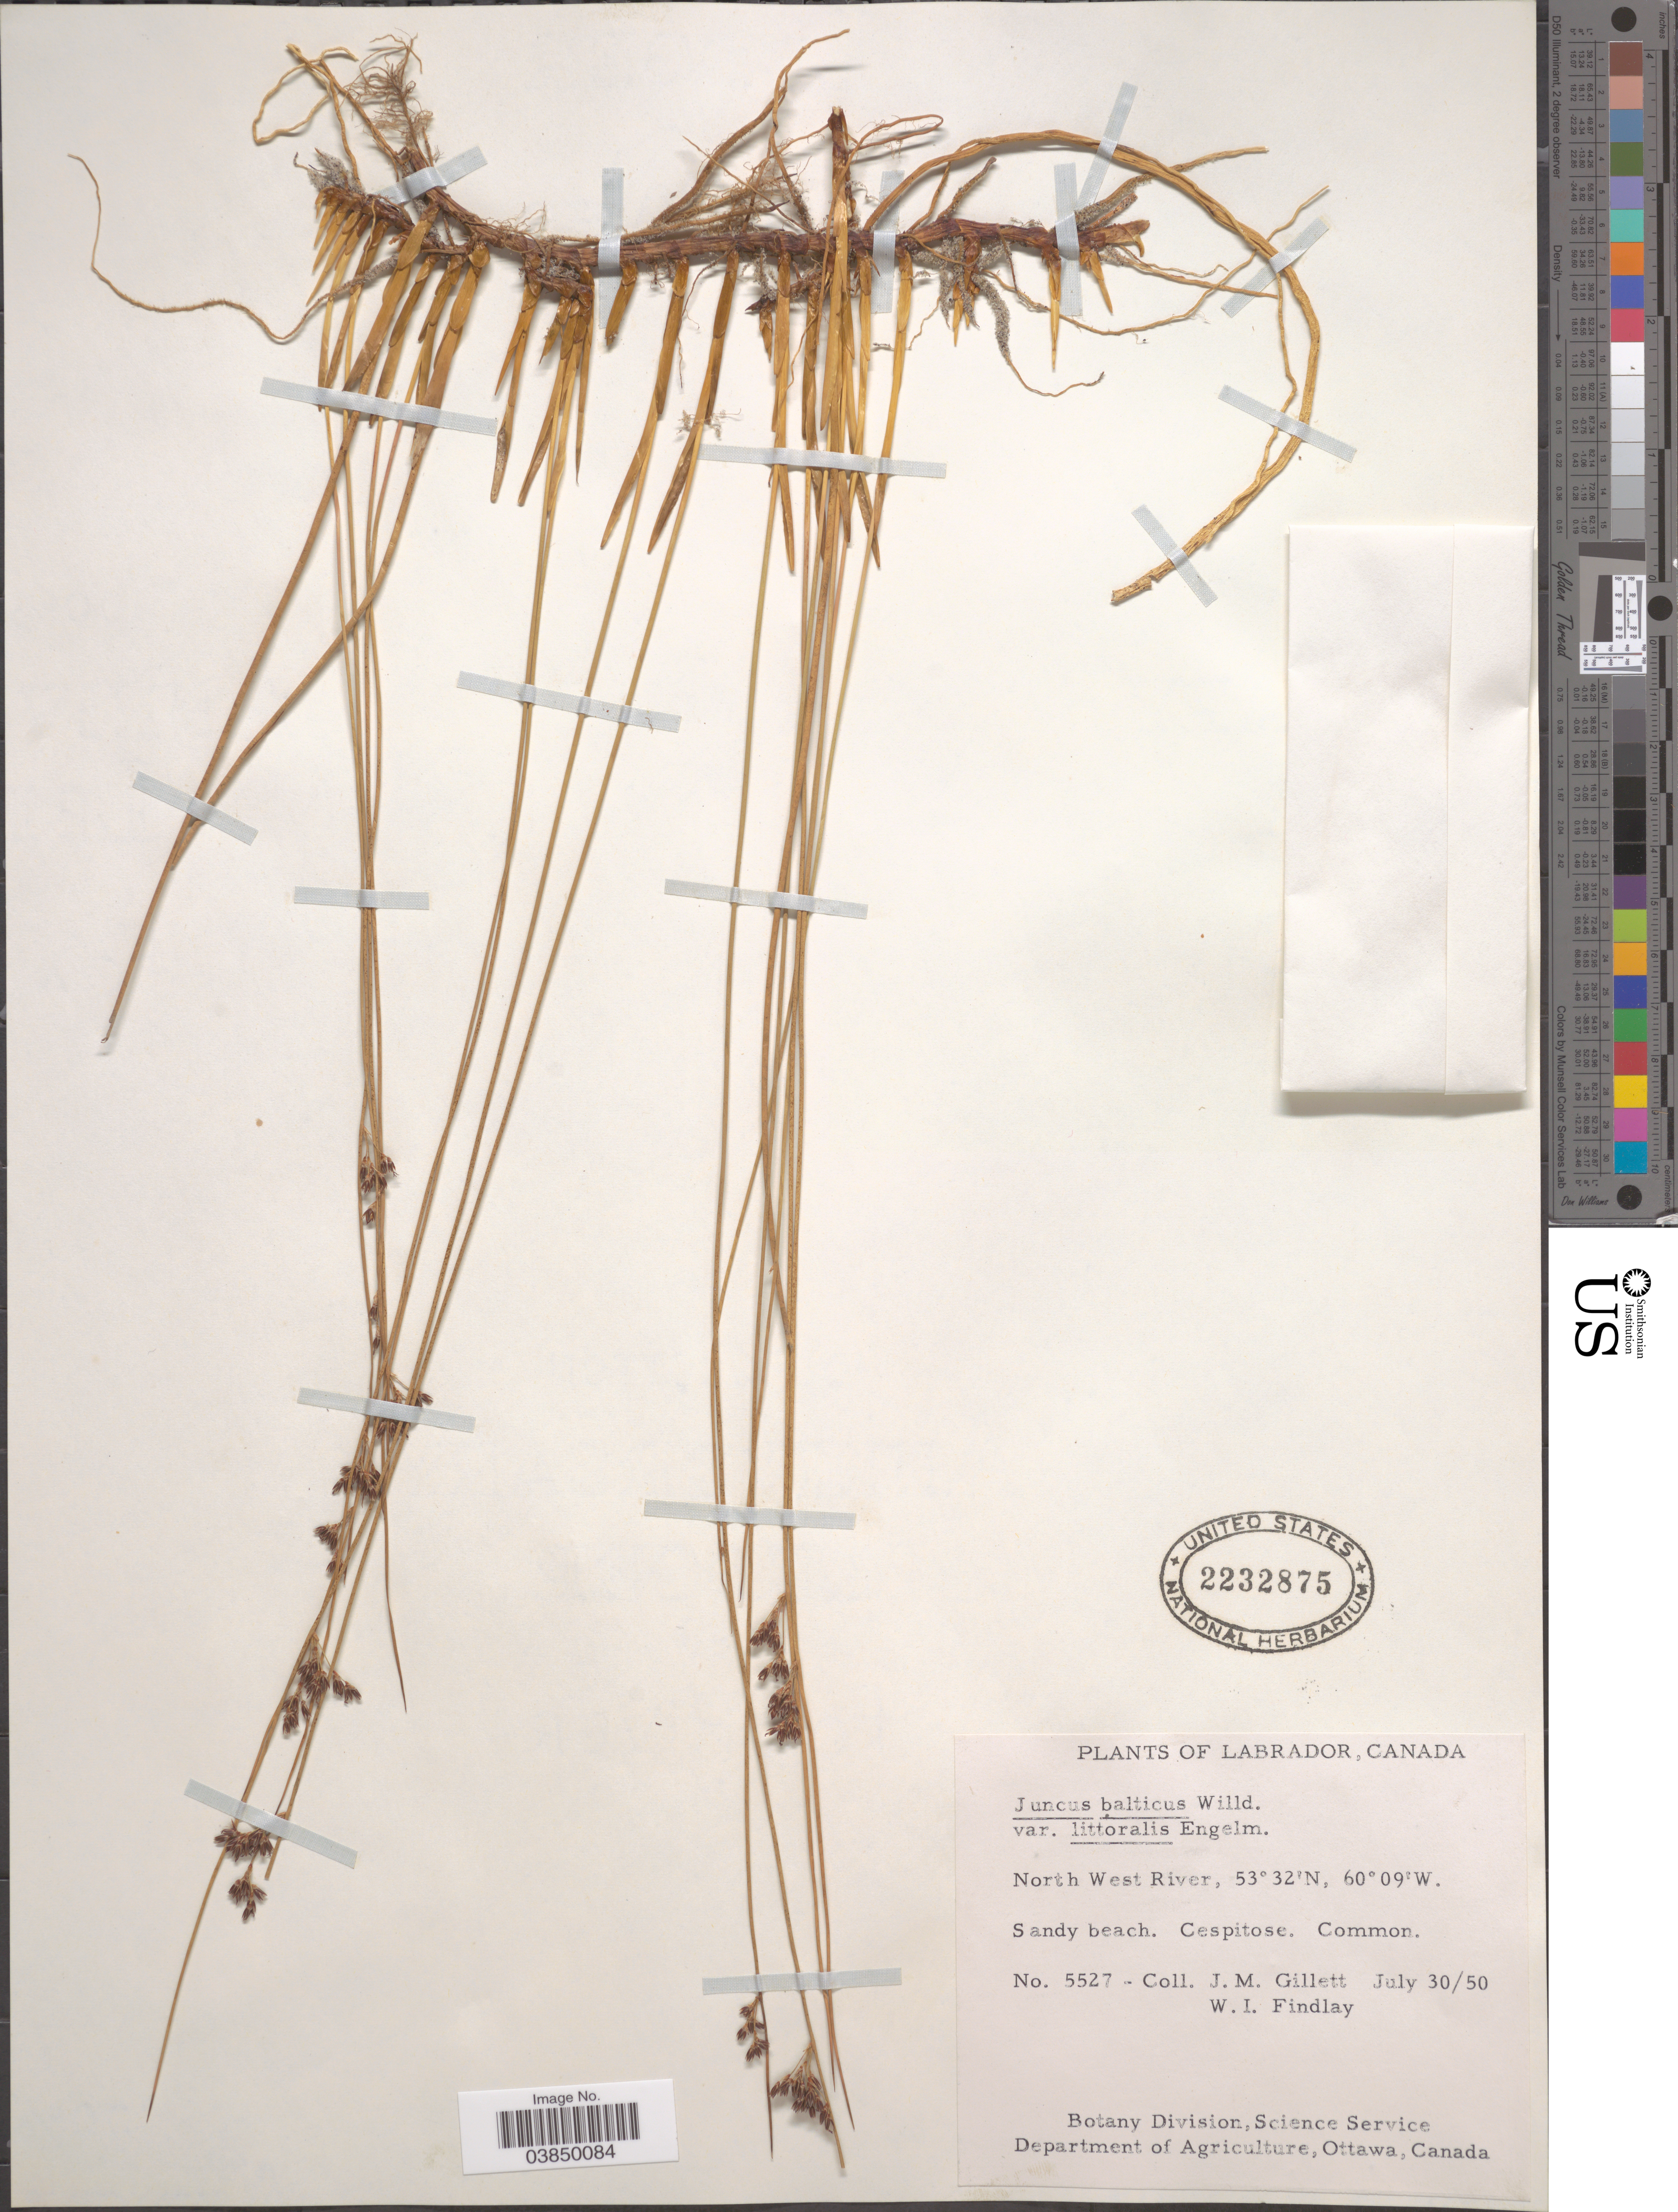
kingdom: Plantae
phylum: Tracheophyta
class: Liliopsida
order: Poales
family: Juncaceae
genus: Juncus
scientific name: Juncus balticus var. littoralis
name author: Engelm.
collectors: J. M. Gillett & W. Findlay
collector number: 5527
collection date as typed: Transcribed d/m/y: 30/7/50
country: Canada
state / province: Newfoundland and Labrador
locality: Labrador. North West River.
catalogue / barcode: US 2232875